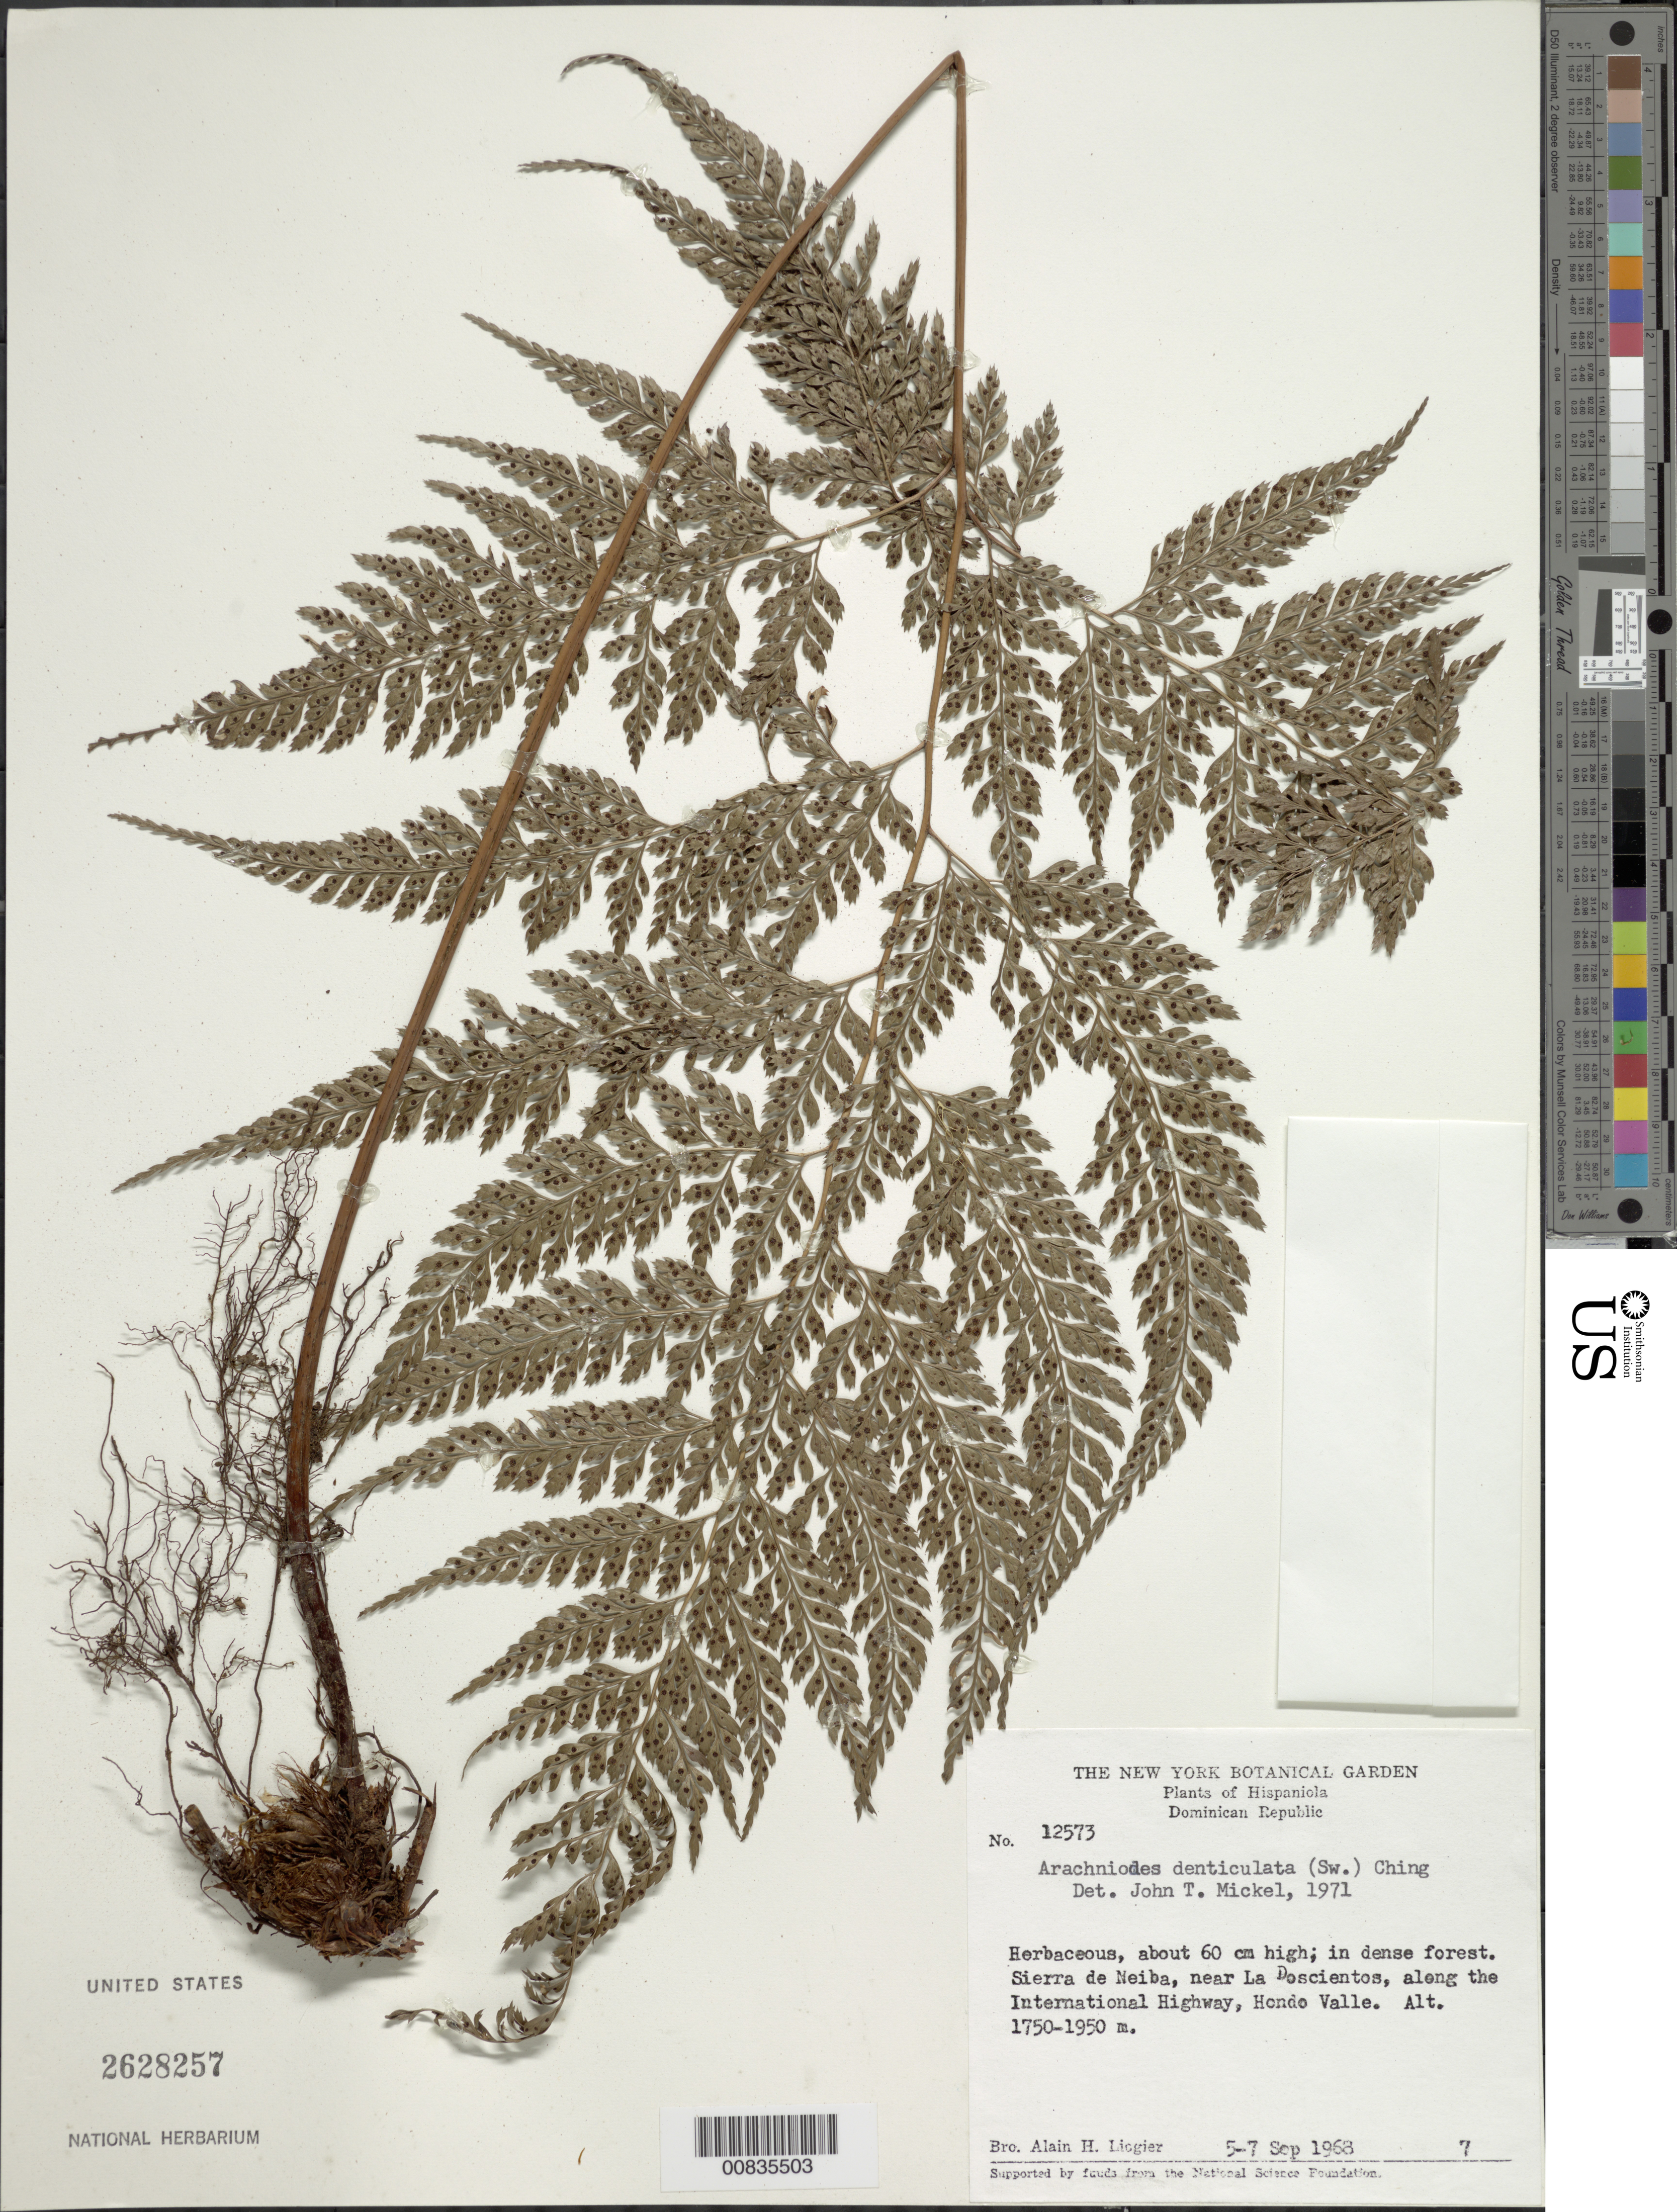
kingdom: Plantae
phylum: Tracheophyta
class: Polypodiopsida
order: Polypodiales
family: Dryopteridaceae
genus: Arachniodes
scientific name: Arachniodes denticulata var. denticulata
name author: (Sw.) Ching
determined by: Mickel, J. T., (NY), New York Botanical Garden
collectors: A. H. Liogier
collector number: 12573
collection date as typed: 05 Sep 1968 to 07 Sep 1968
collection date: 1968-09-05/1968-09-07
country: Dominican Republic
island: Hispaniola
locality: Sierra de Neiba, near La Doscientos, along International Highway, Hondo Valle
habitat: Dense forest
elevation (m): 1750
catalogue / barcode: US 2628257